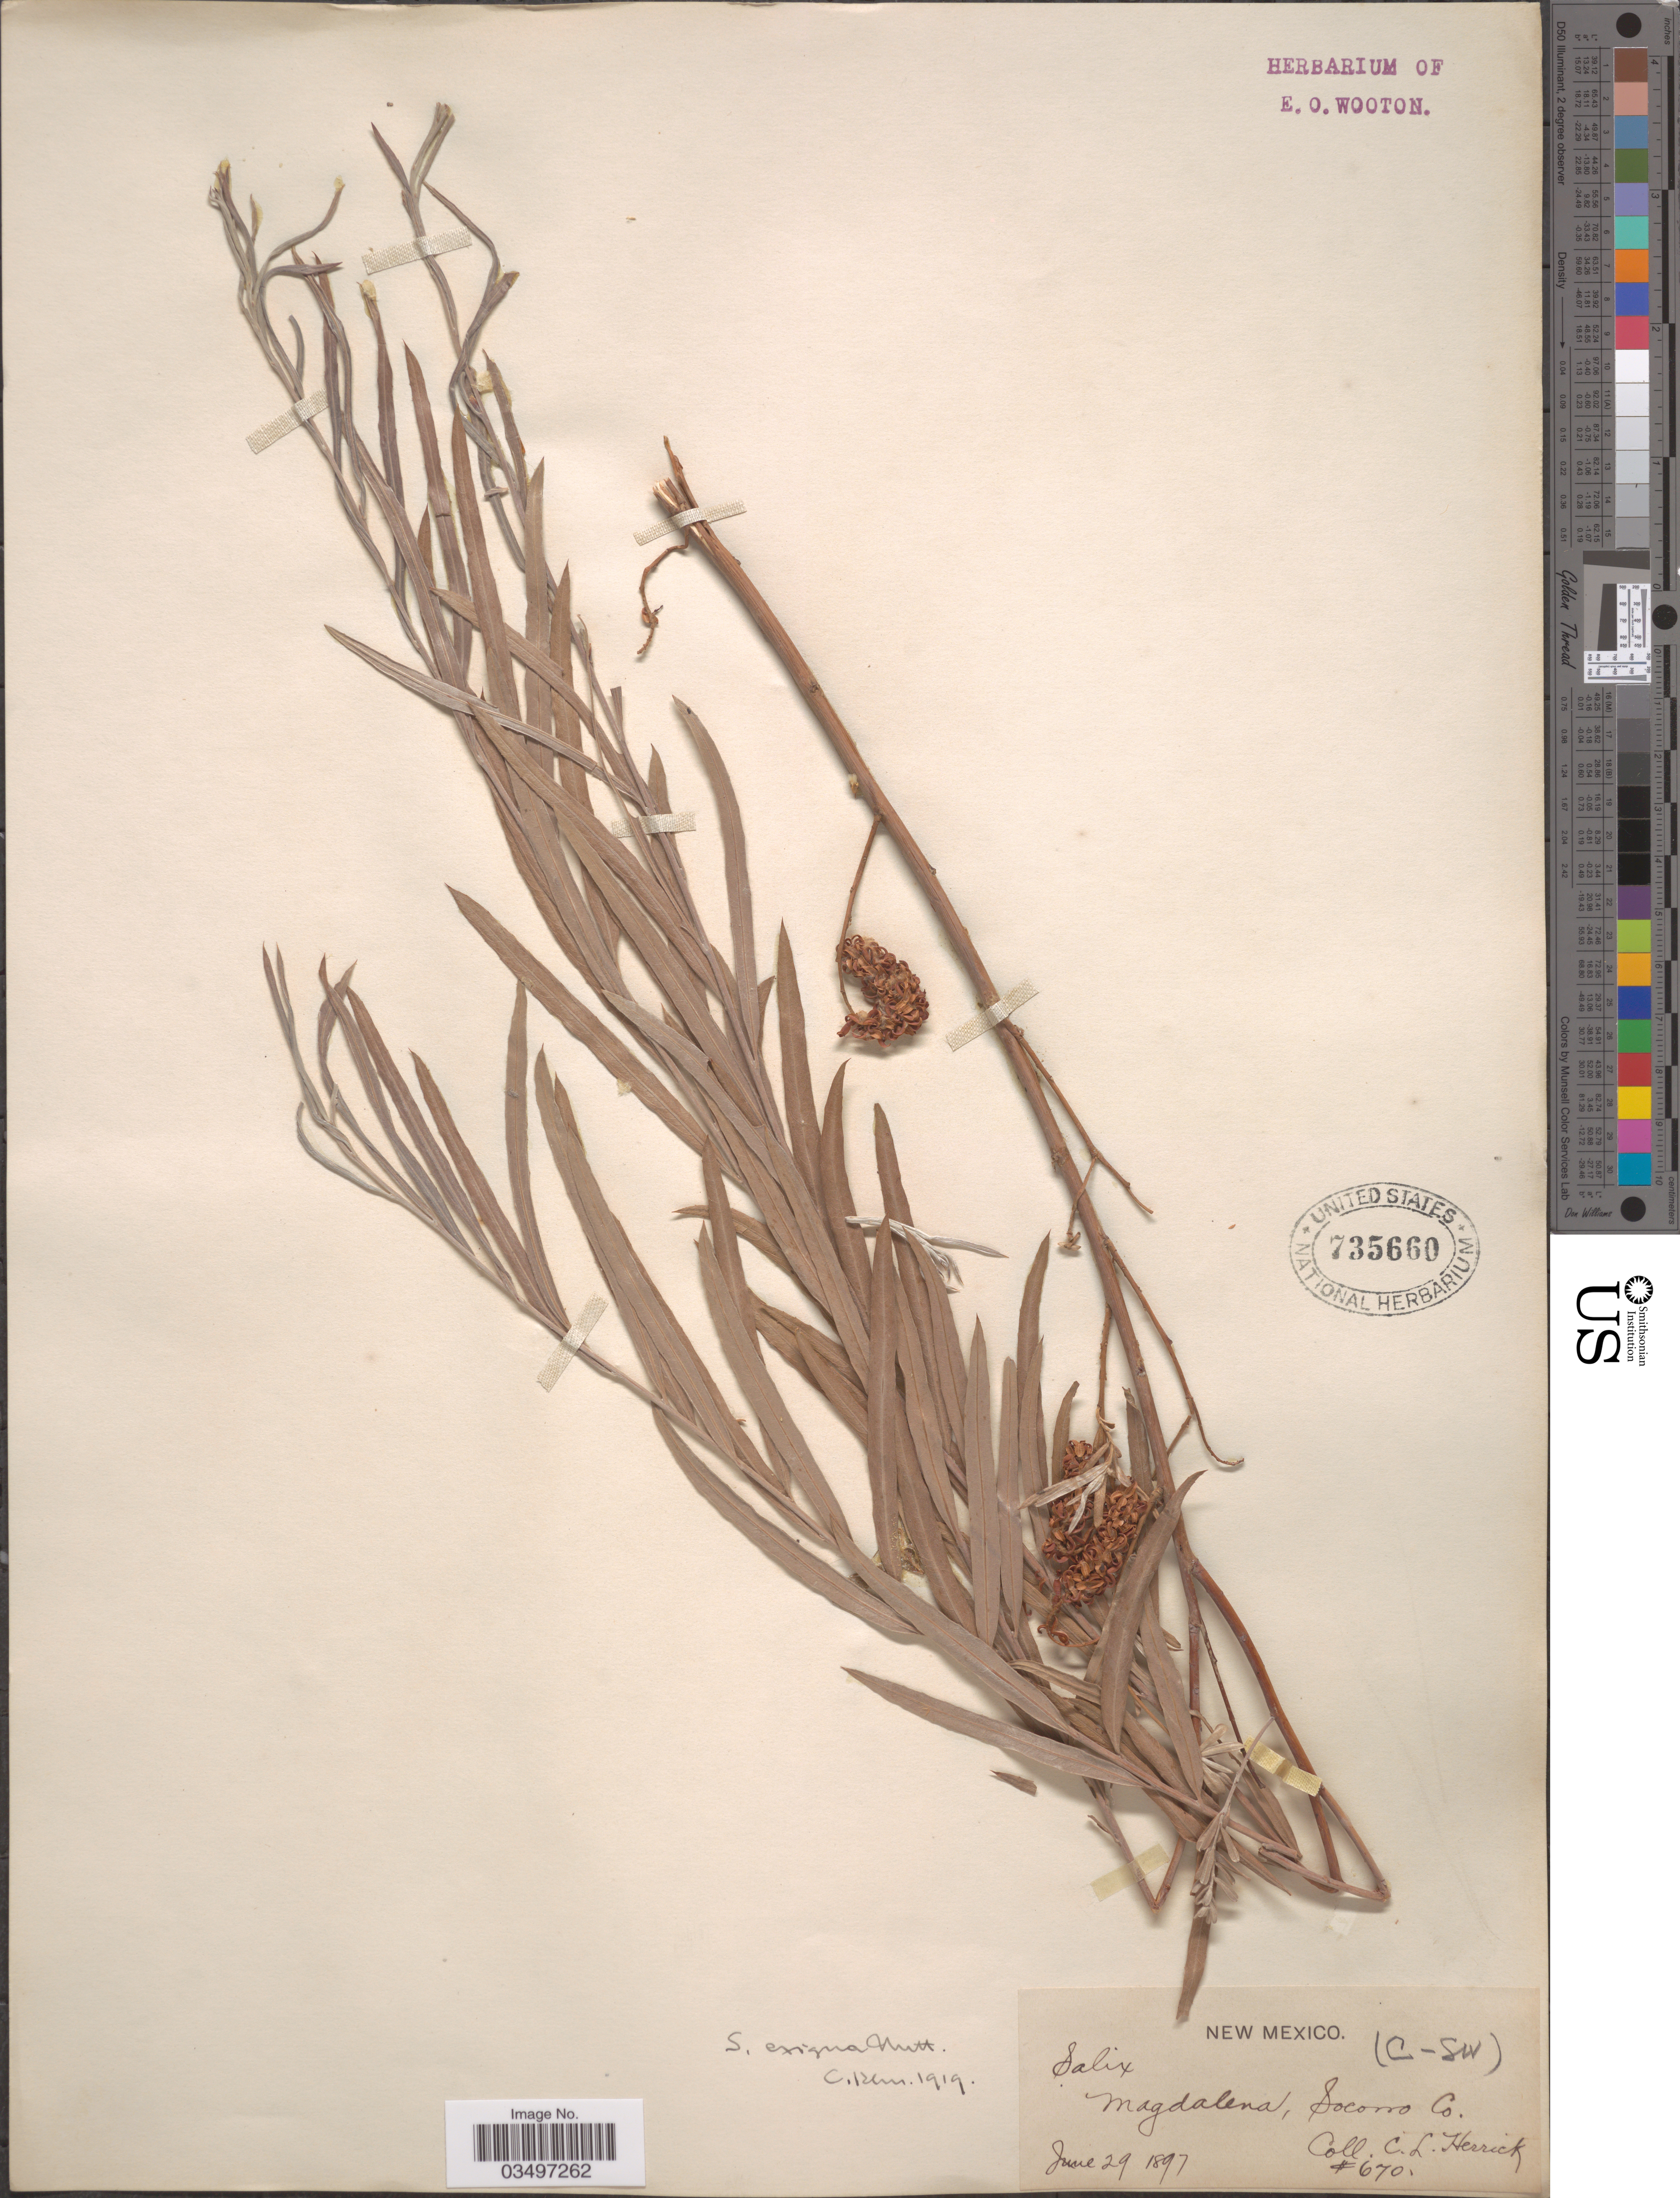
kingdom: Plantae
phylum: Tracheophyta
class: Magnoliopsida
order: Malpighiales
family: Salicaceae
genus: Salix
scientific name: Salix exigua var. stenophylla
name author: (Rydb.) C.K. Schneid.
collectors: C. Herrick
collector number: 670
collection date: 1897-06-29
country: United States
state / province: New Mexico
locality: (C-SW), Magdalena, Socorro Co.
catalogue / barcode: US 735660